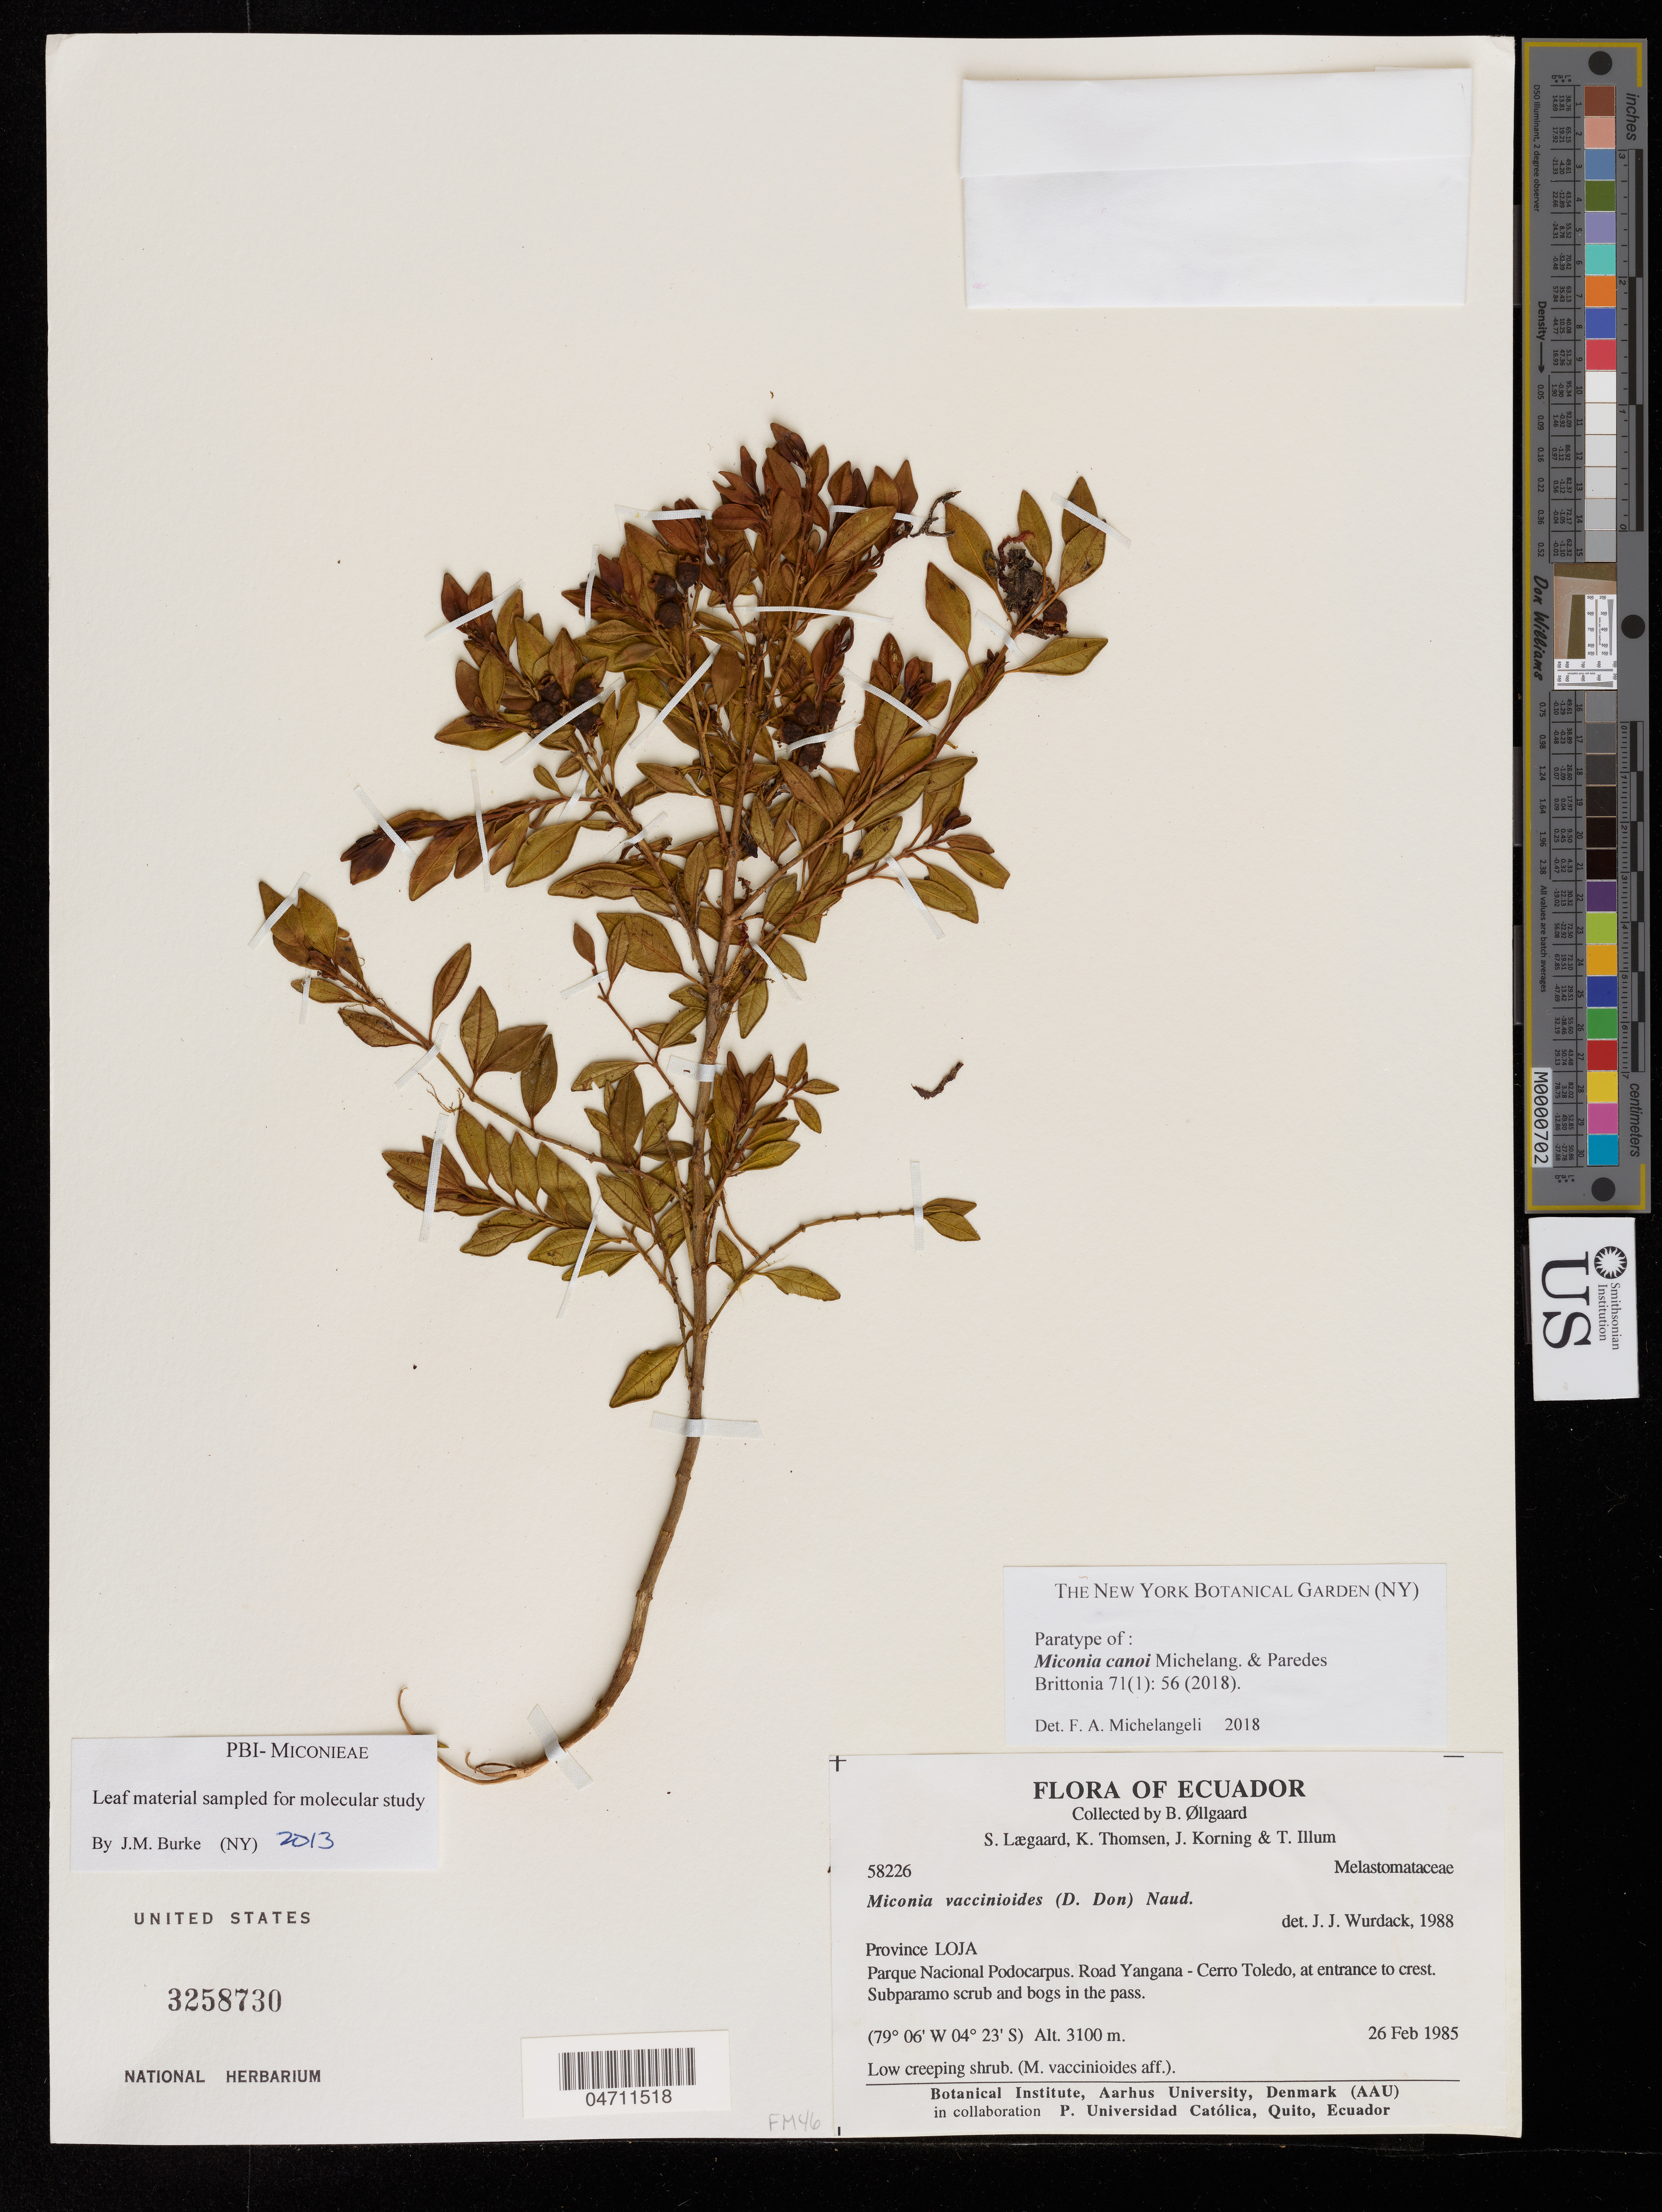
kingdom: Plantae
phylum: Tracheophyta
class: Magnoliopsida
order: Myrtales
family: Melastomataceae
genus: Miconia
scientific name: Miconia canoi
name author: Michelang. & Paredes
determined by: Michelangeli, F. A.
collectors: S. Lægaard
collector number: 58226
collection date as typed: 26 Feb 1985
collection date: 1985-02-26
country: Ecuador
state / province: Loja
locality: Parque Nacional Podocarpus. Road Yangana - Cerro Toledo, at entrance to crest.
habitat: Subparamo scrub and bogs in the pass.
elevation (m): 3100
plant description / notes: Paratype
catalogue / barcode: US 3258730